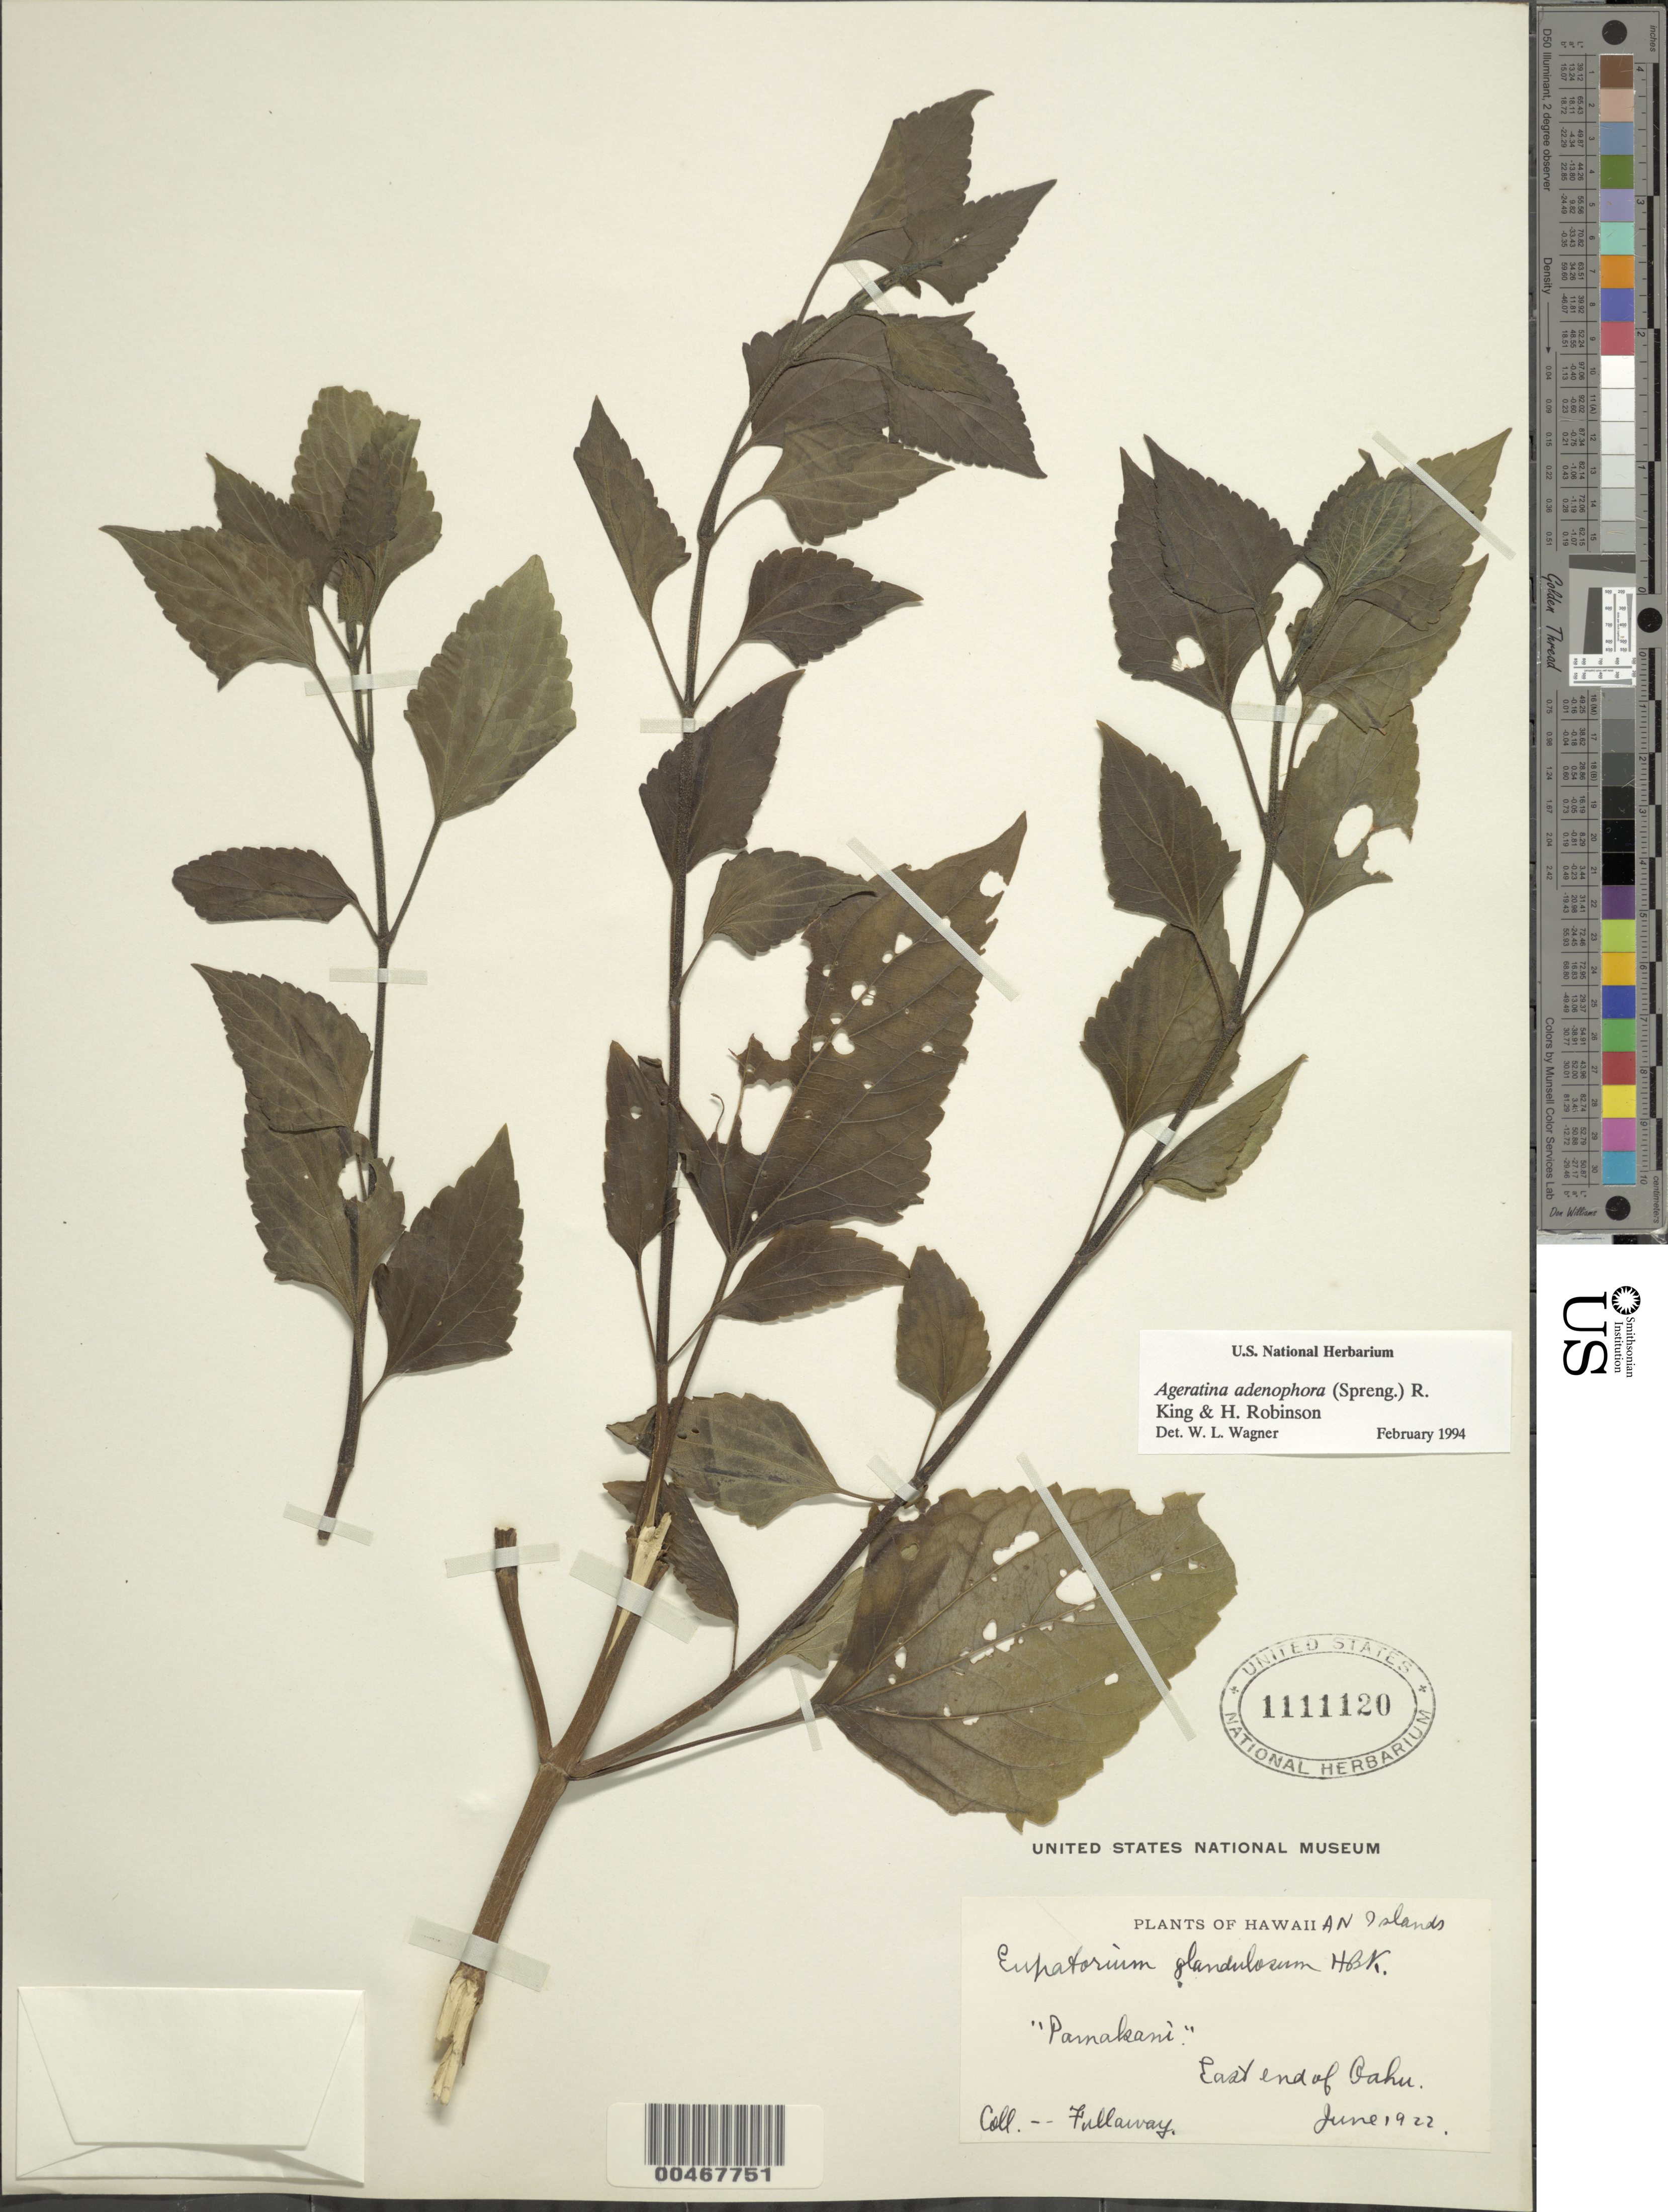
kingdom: Plantae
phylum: Tracheophyta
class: Magnoliopsida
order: Asterales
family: Asteraceae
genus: Ageratina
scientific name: Ageratina adenophora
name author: (Spreng.) R.M. King & H. Rob.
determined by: Wagner, W. L., (BOT), Smithsonian Institution - National Museum of Natural History (UNITED STATES)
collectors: -. Fullaway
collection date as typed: Jun 1922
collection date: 1922-06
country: United States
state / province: Hawaii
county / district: Honolulu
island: Oahu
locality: Parnakani, E end of Oahu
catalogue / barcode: US 1111120